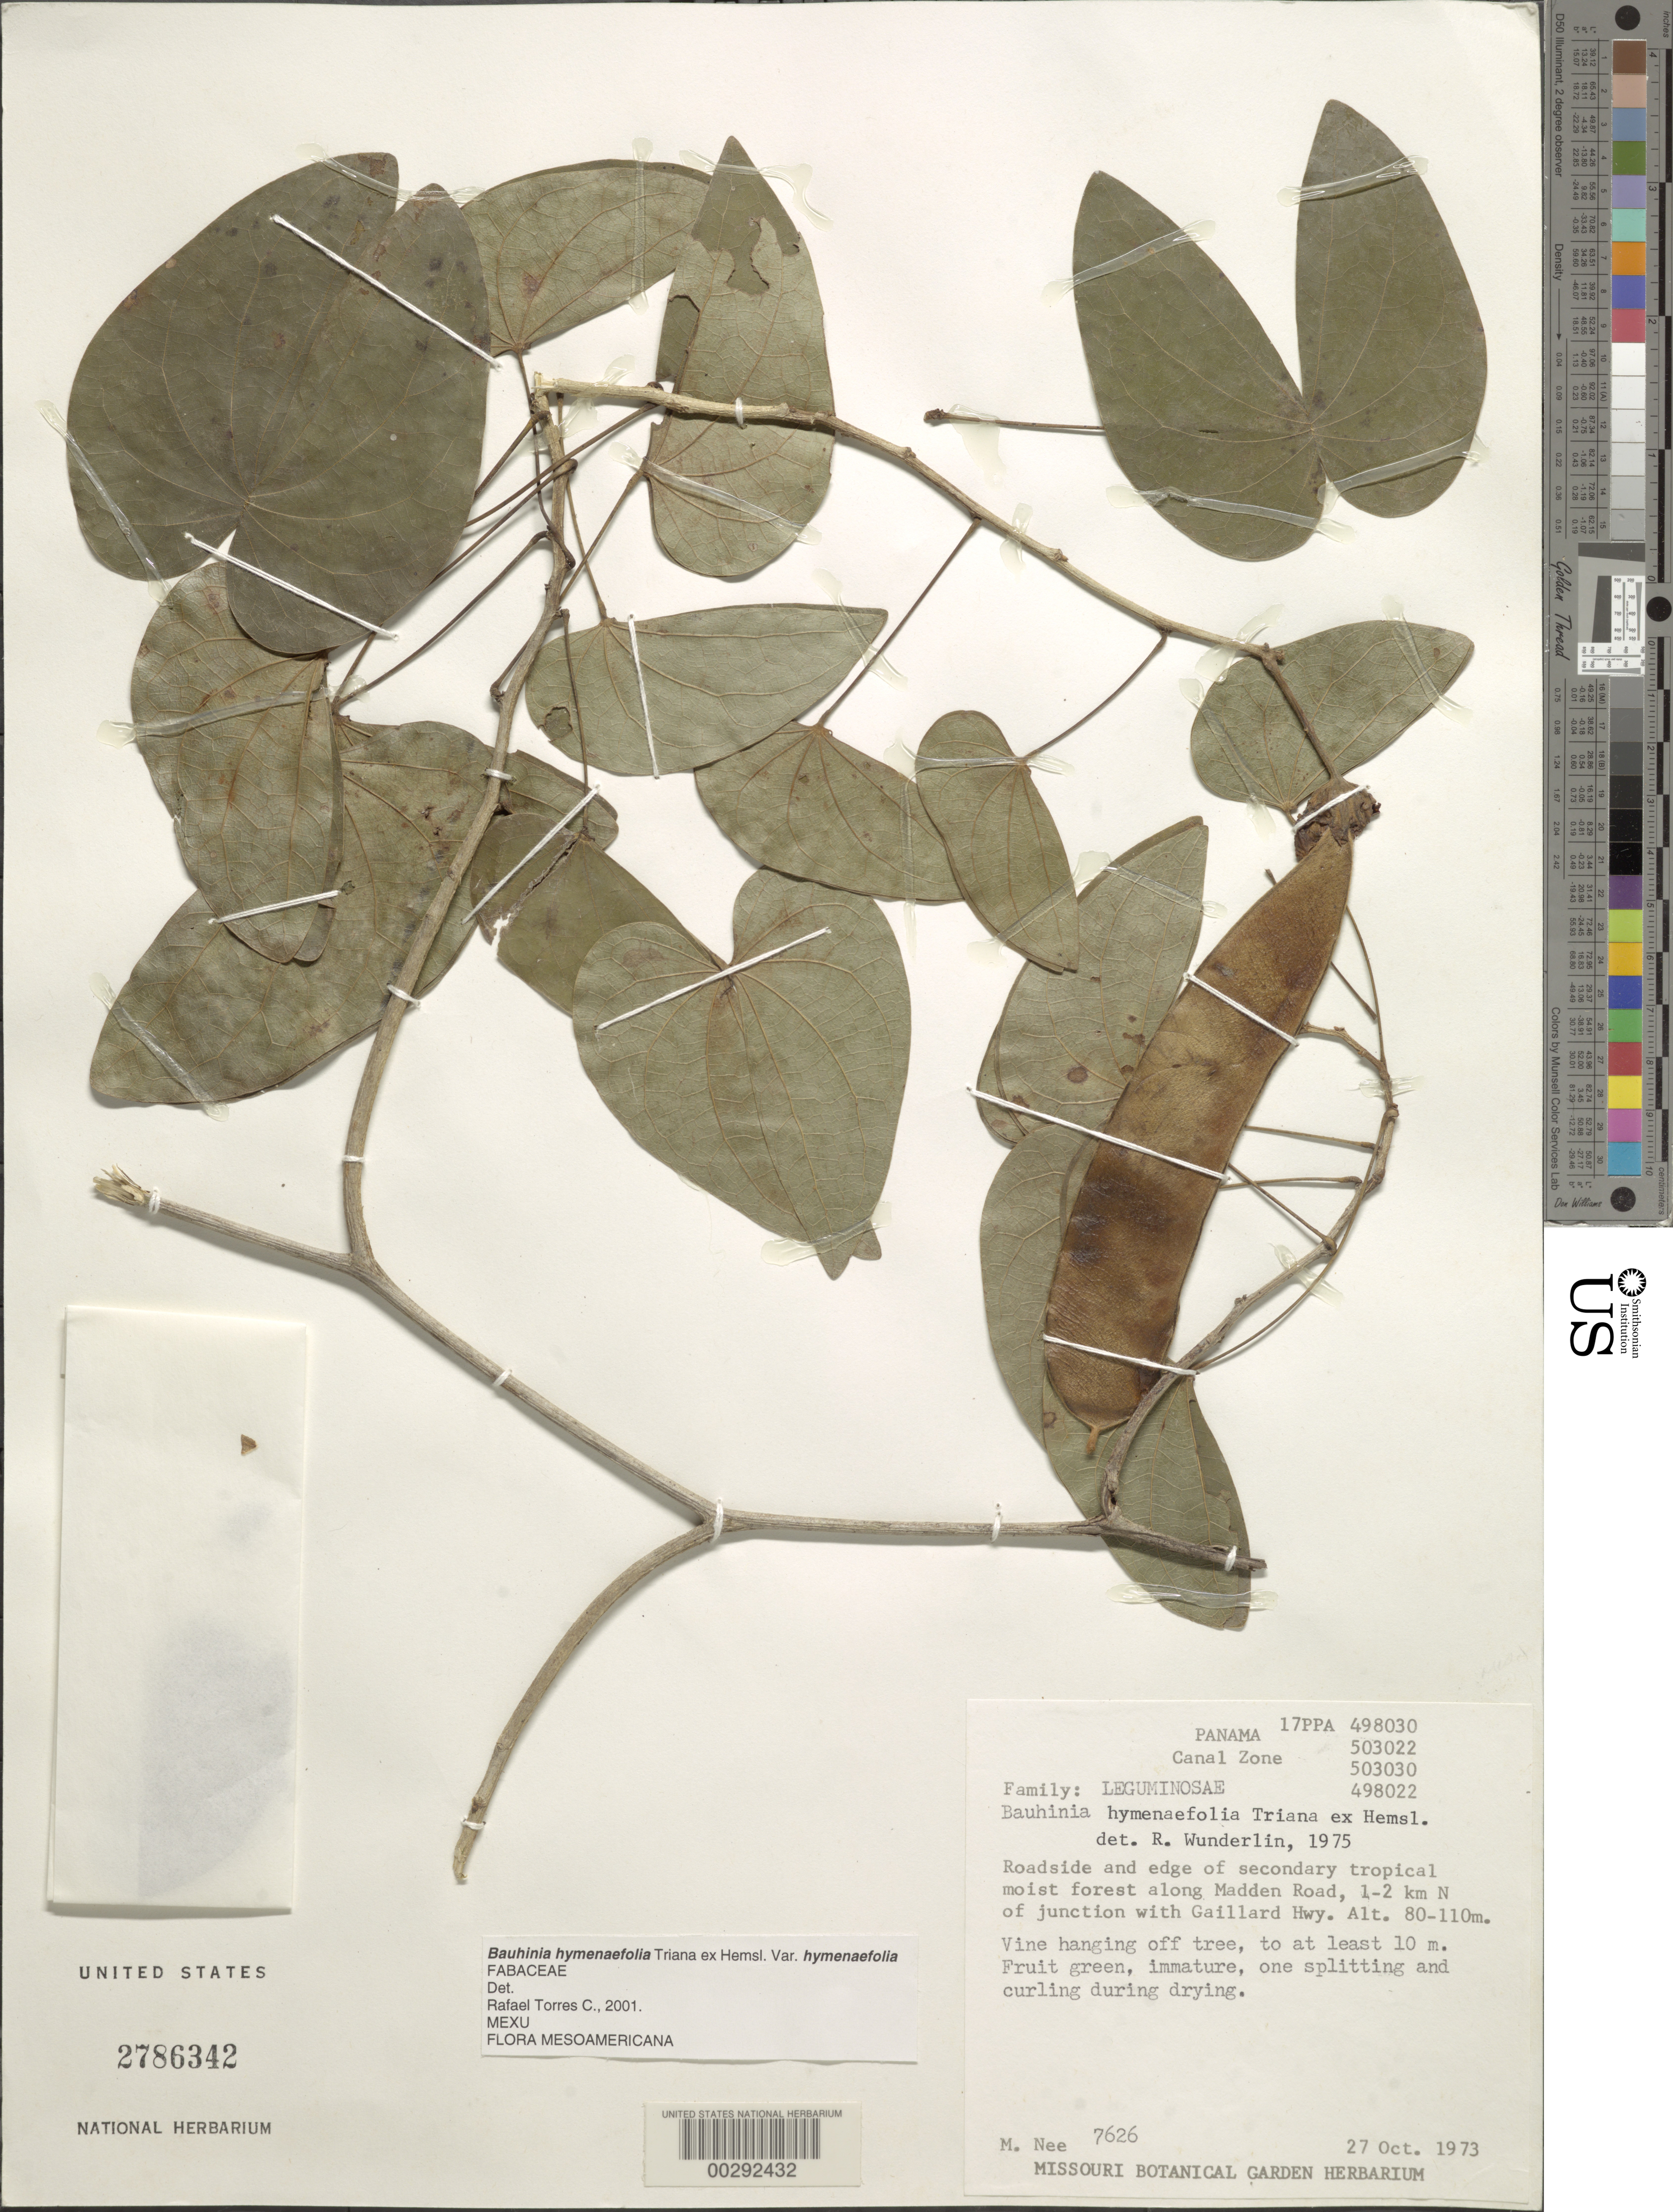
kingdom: Plantae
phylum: Tracheophyta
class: Magnoliopsida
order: Fabales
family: Fabaceae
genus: Bauhinia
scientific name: Bauhinia hymenaeifolia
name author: Hemsl.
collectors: M. Nee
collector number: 7626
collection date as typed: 27 Oct 1973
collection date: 1973-10-27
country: Panama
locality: Along Madden road, 1-2 km N of junction with Gaillard Hwy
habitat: Roadside and edge of secondary tropical moist forest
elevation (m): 80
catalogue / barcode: US 2786342